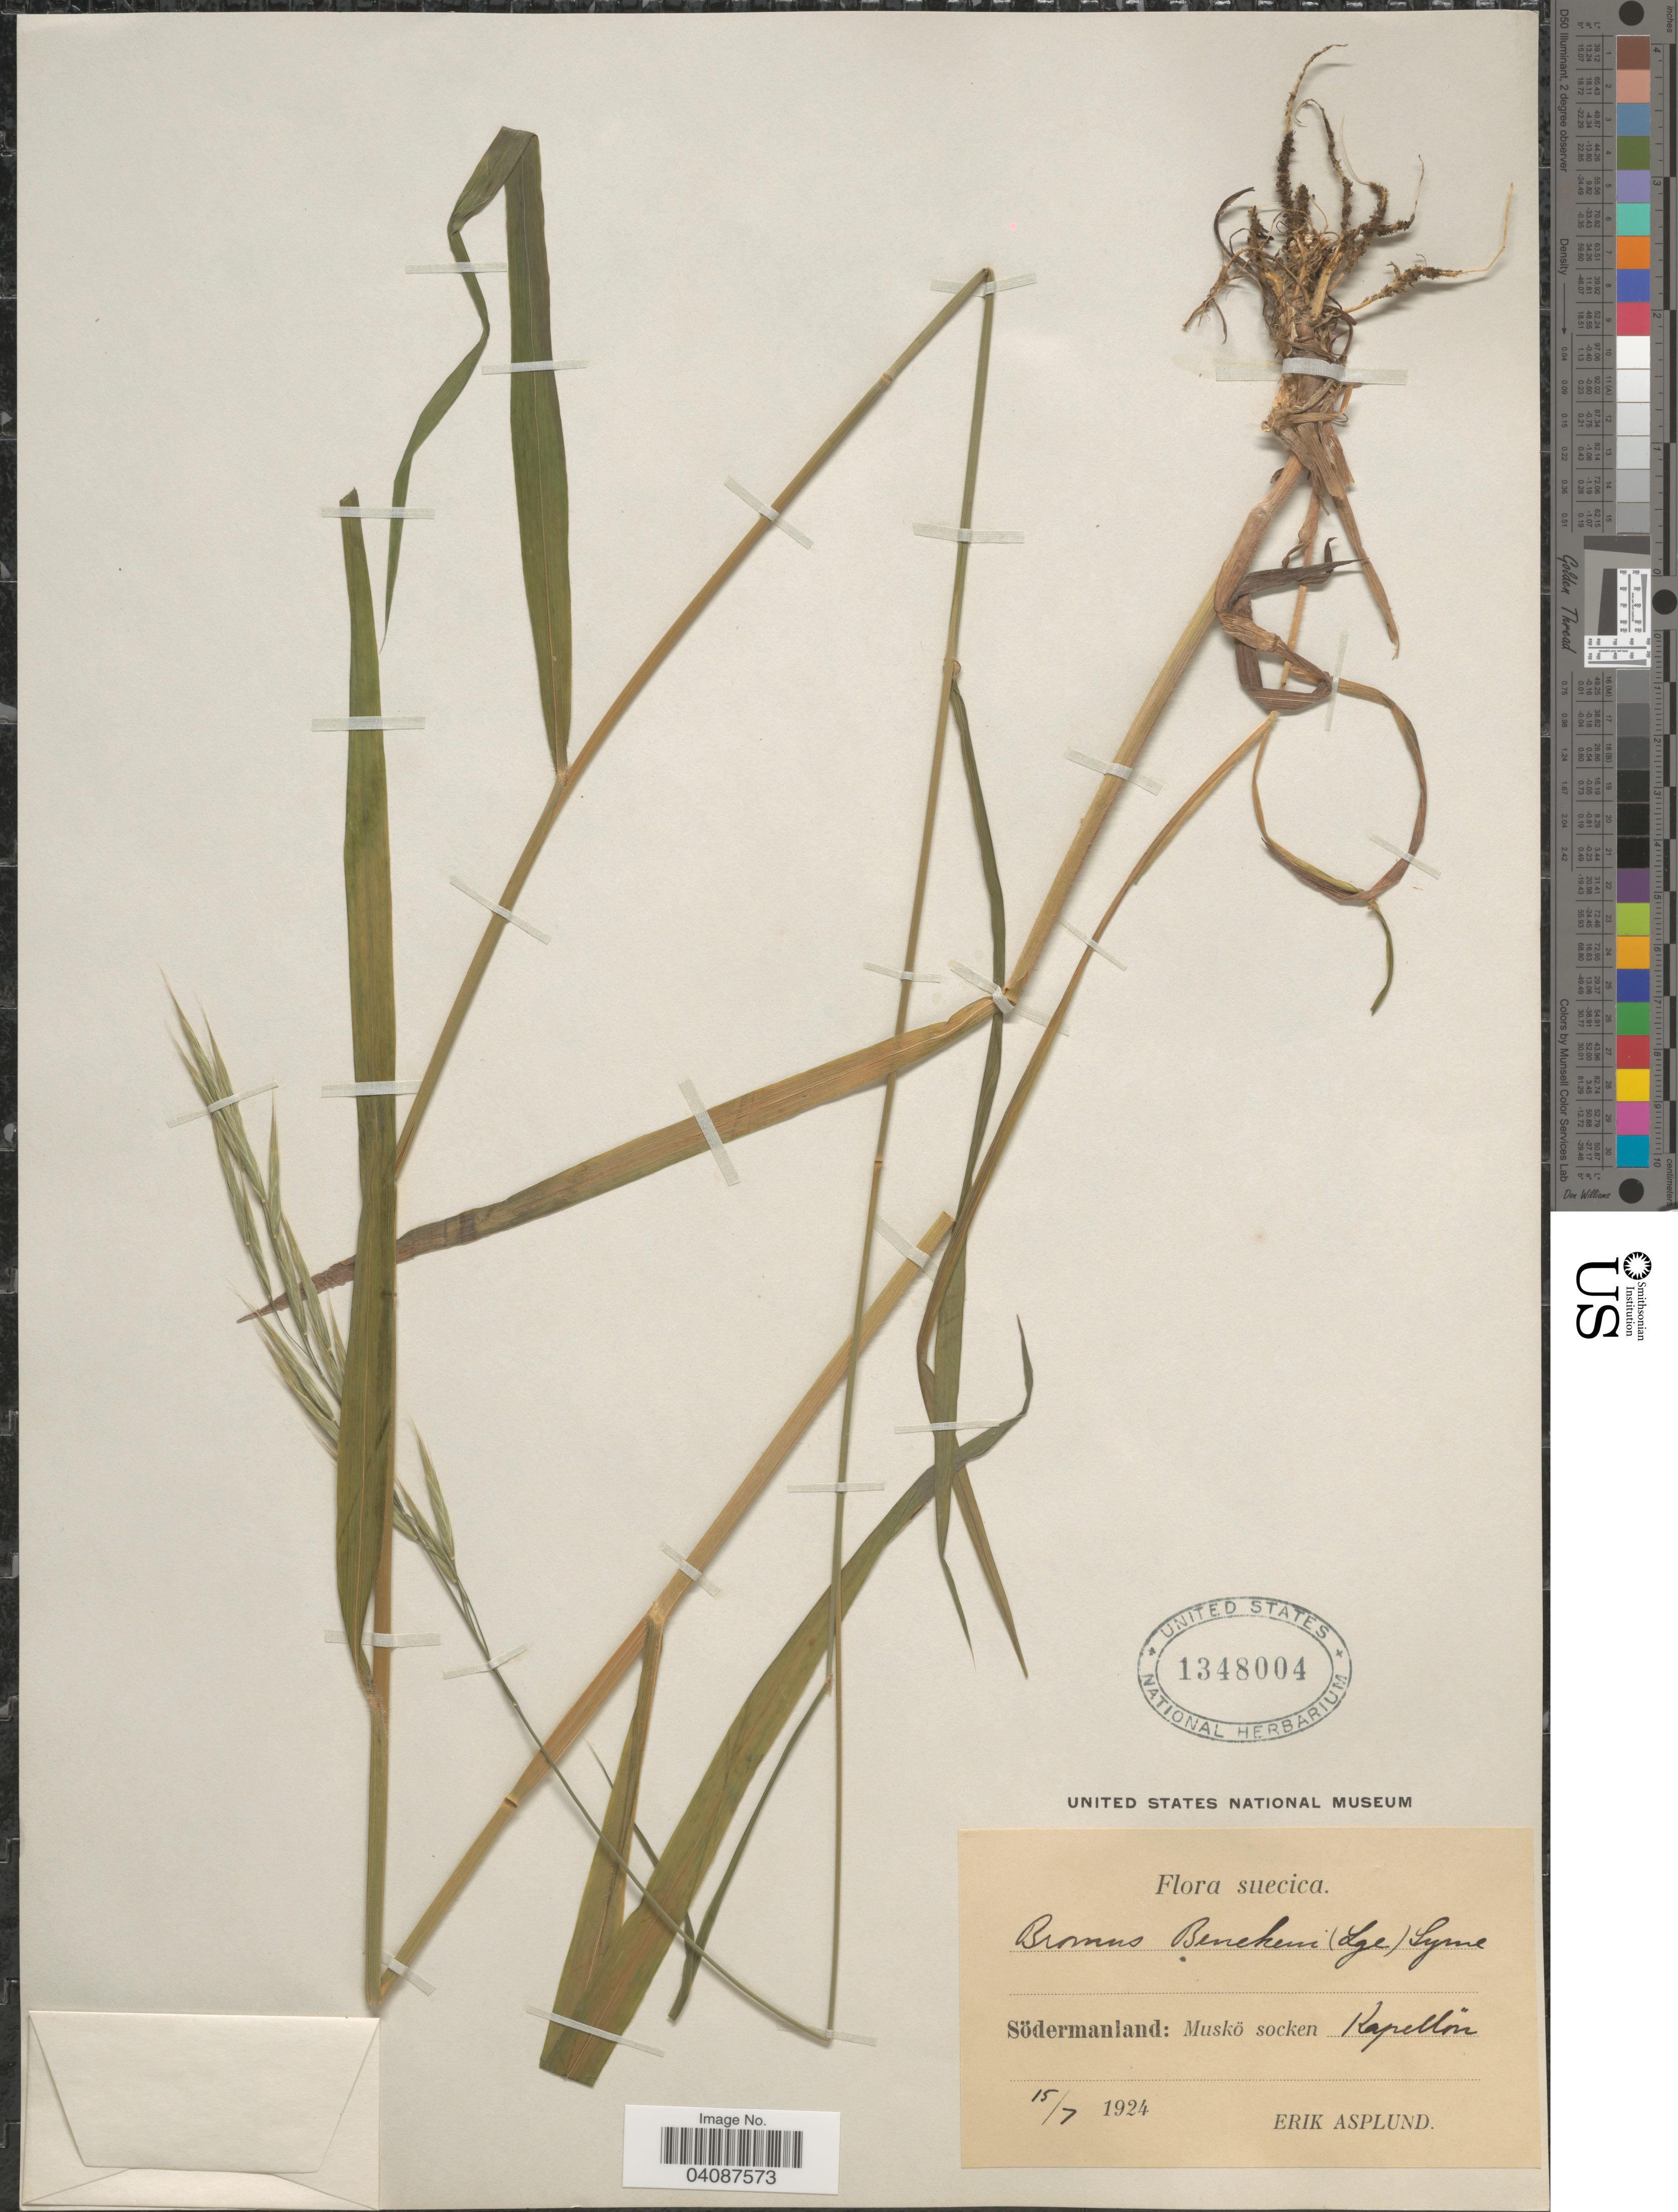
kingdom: Plantae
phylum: Tracheophyta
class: Liliopsida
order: Poales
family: Poaceae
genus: Bromus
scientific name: Bromus benekenii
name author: (Lange) Trimen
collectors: E. Asplund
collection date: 1924-07-15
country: Sweden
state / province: Sodermanland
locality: Suecica. Södermanland: Muskö socken Kapellön.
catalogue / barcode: US 1348004